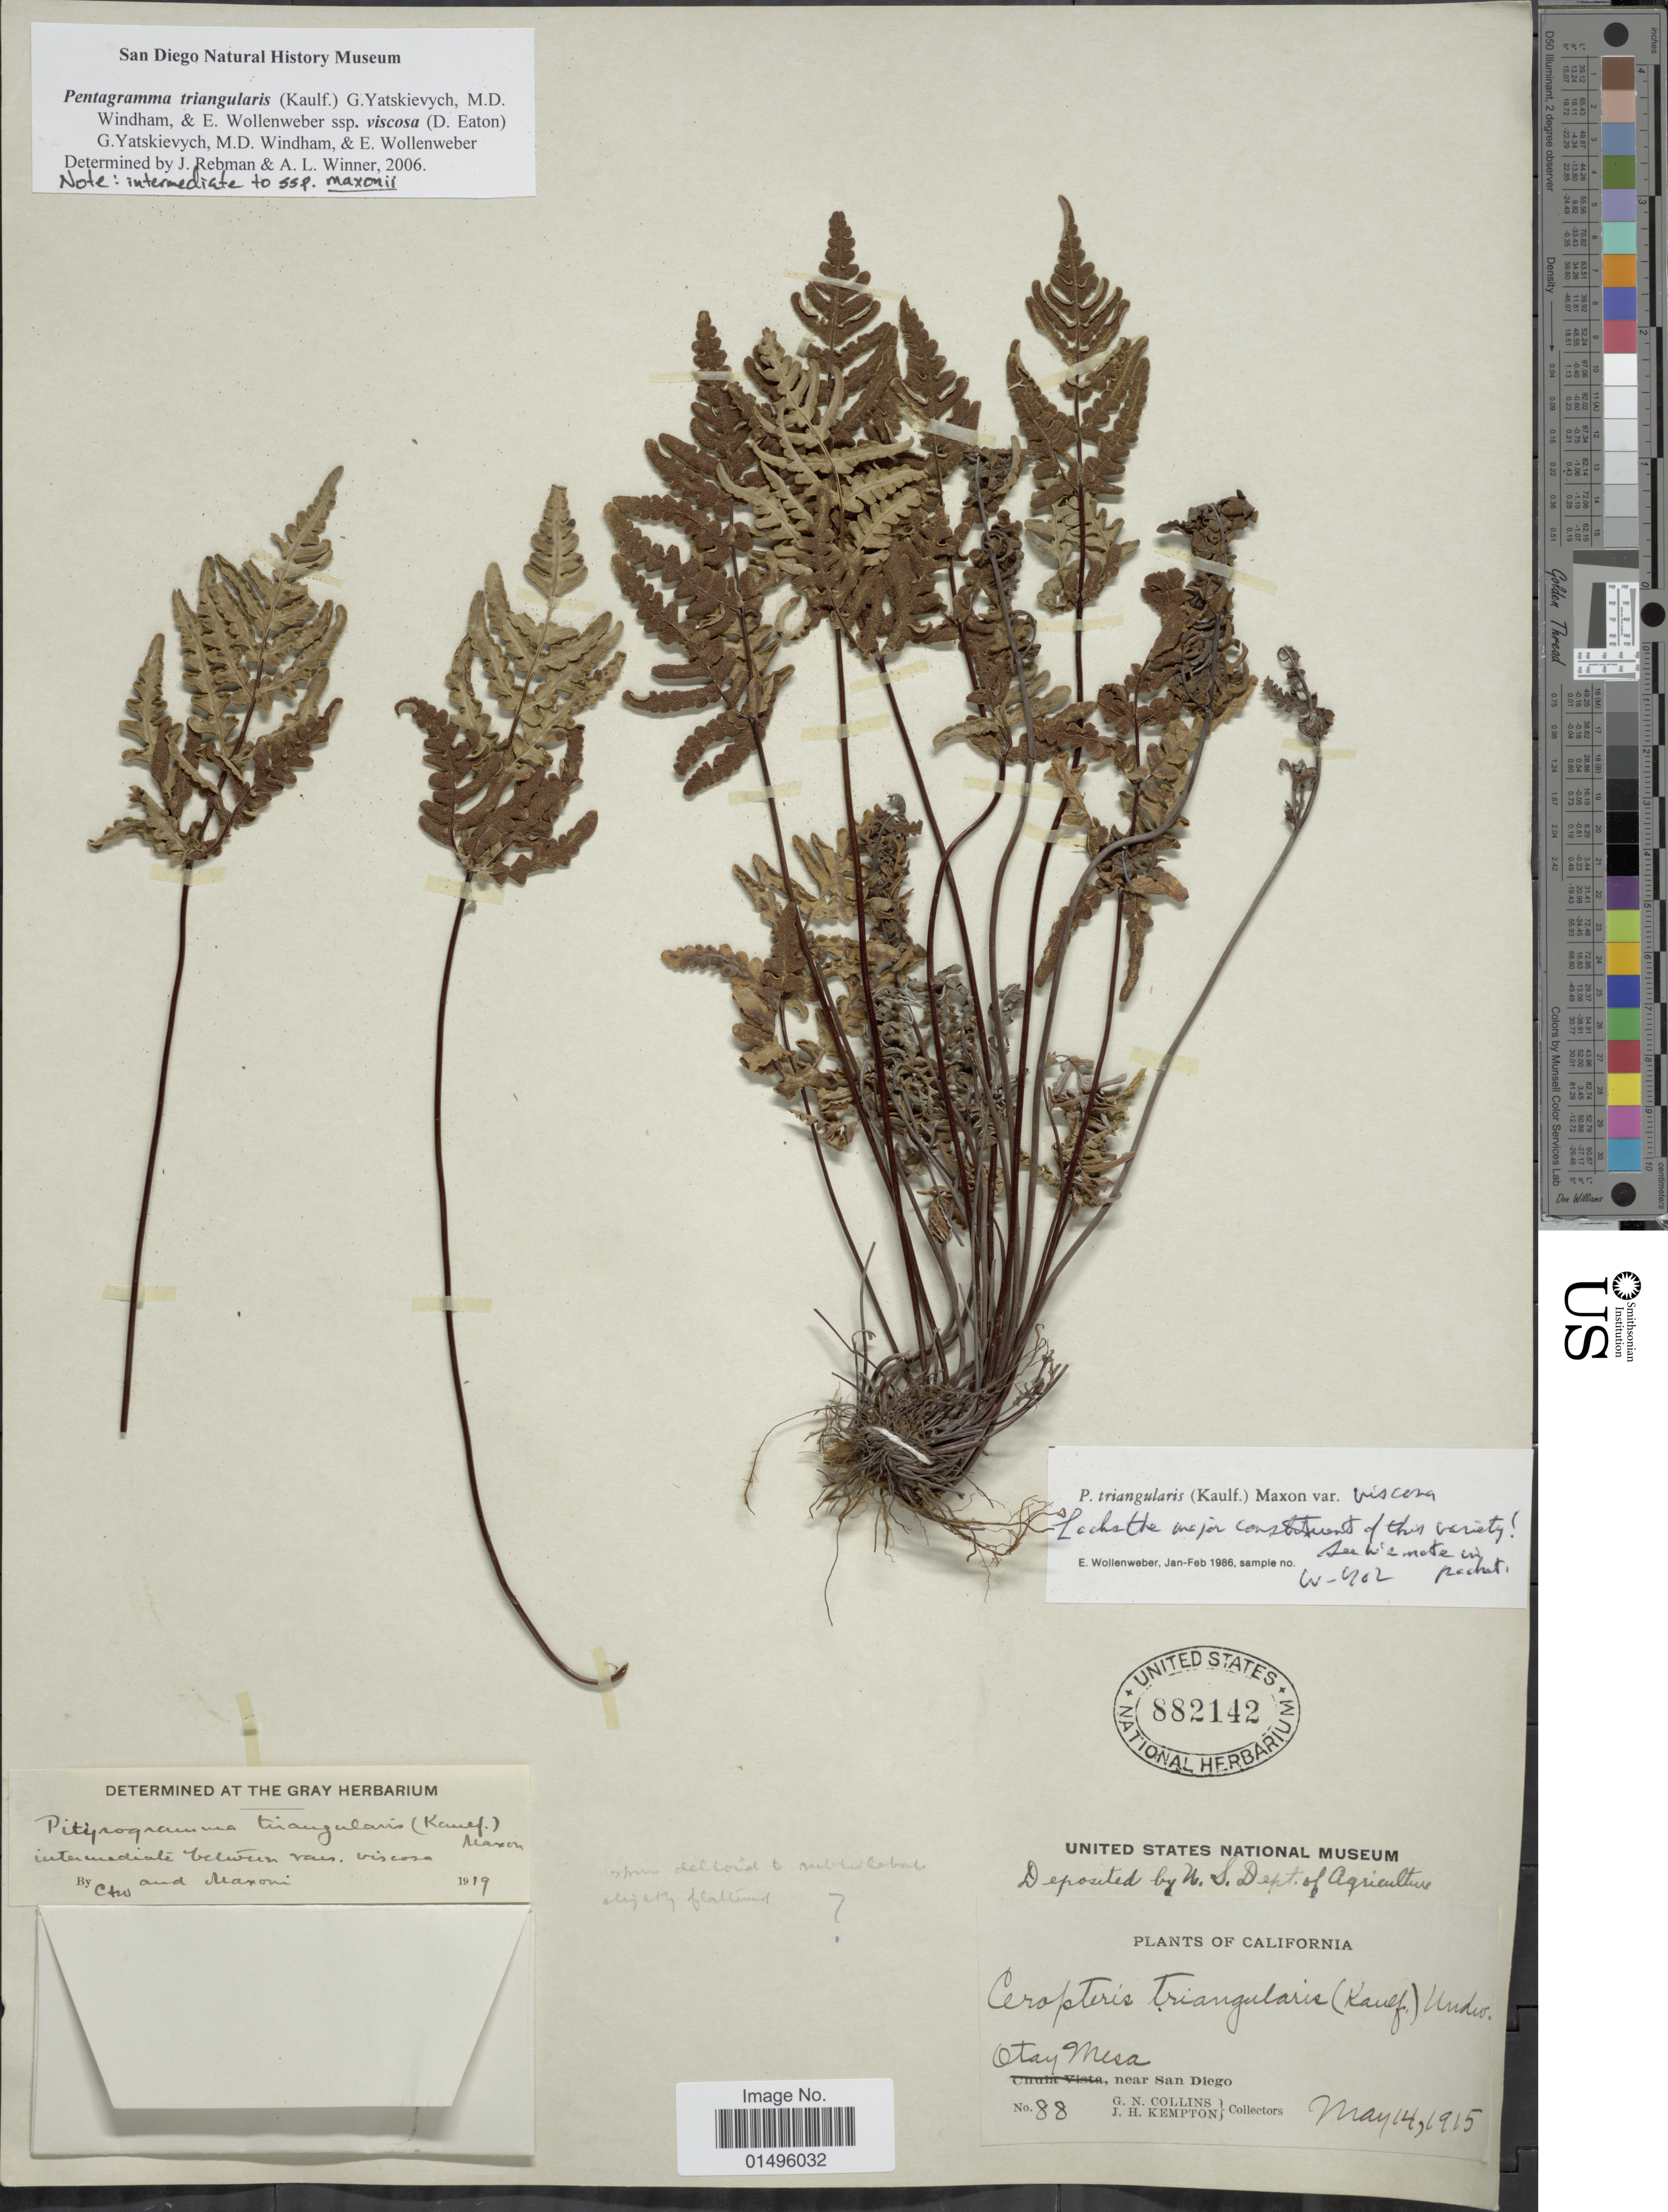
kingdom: Plantae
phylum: Tracheophyta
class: Polypodiopsida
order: Polypodiales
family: Pteridaceae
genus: Pentagramma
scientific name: Pentagramma glanduloviscida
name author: Schuettp. & Windham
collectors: G. Collins & J. H. Kempton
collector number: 88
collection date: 1915-05-14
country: United States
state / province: California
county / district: San Diego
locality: California,Otay Mesa, near San Diego.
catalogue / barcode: US 882142